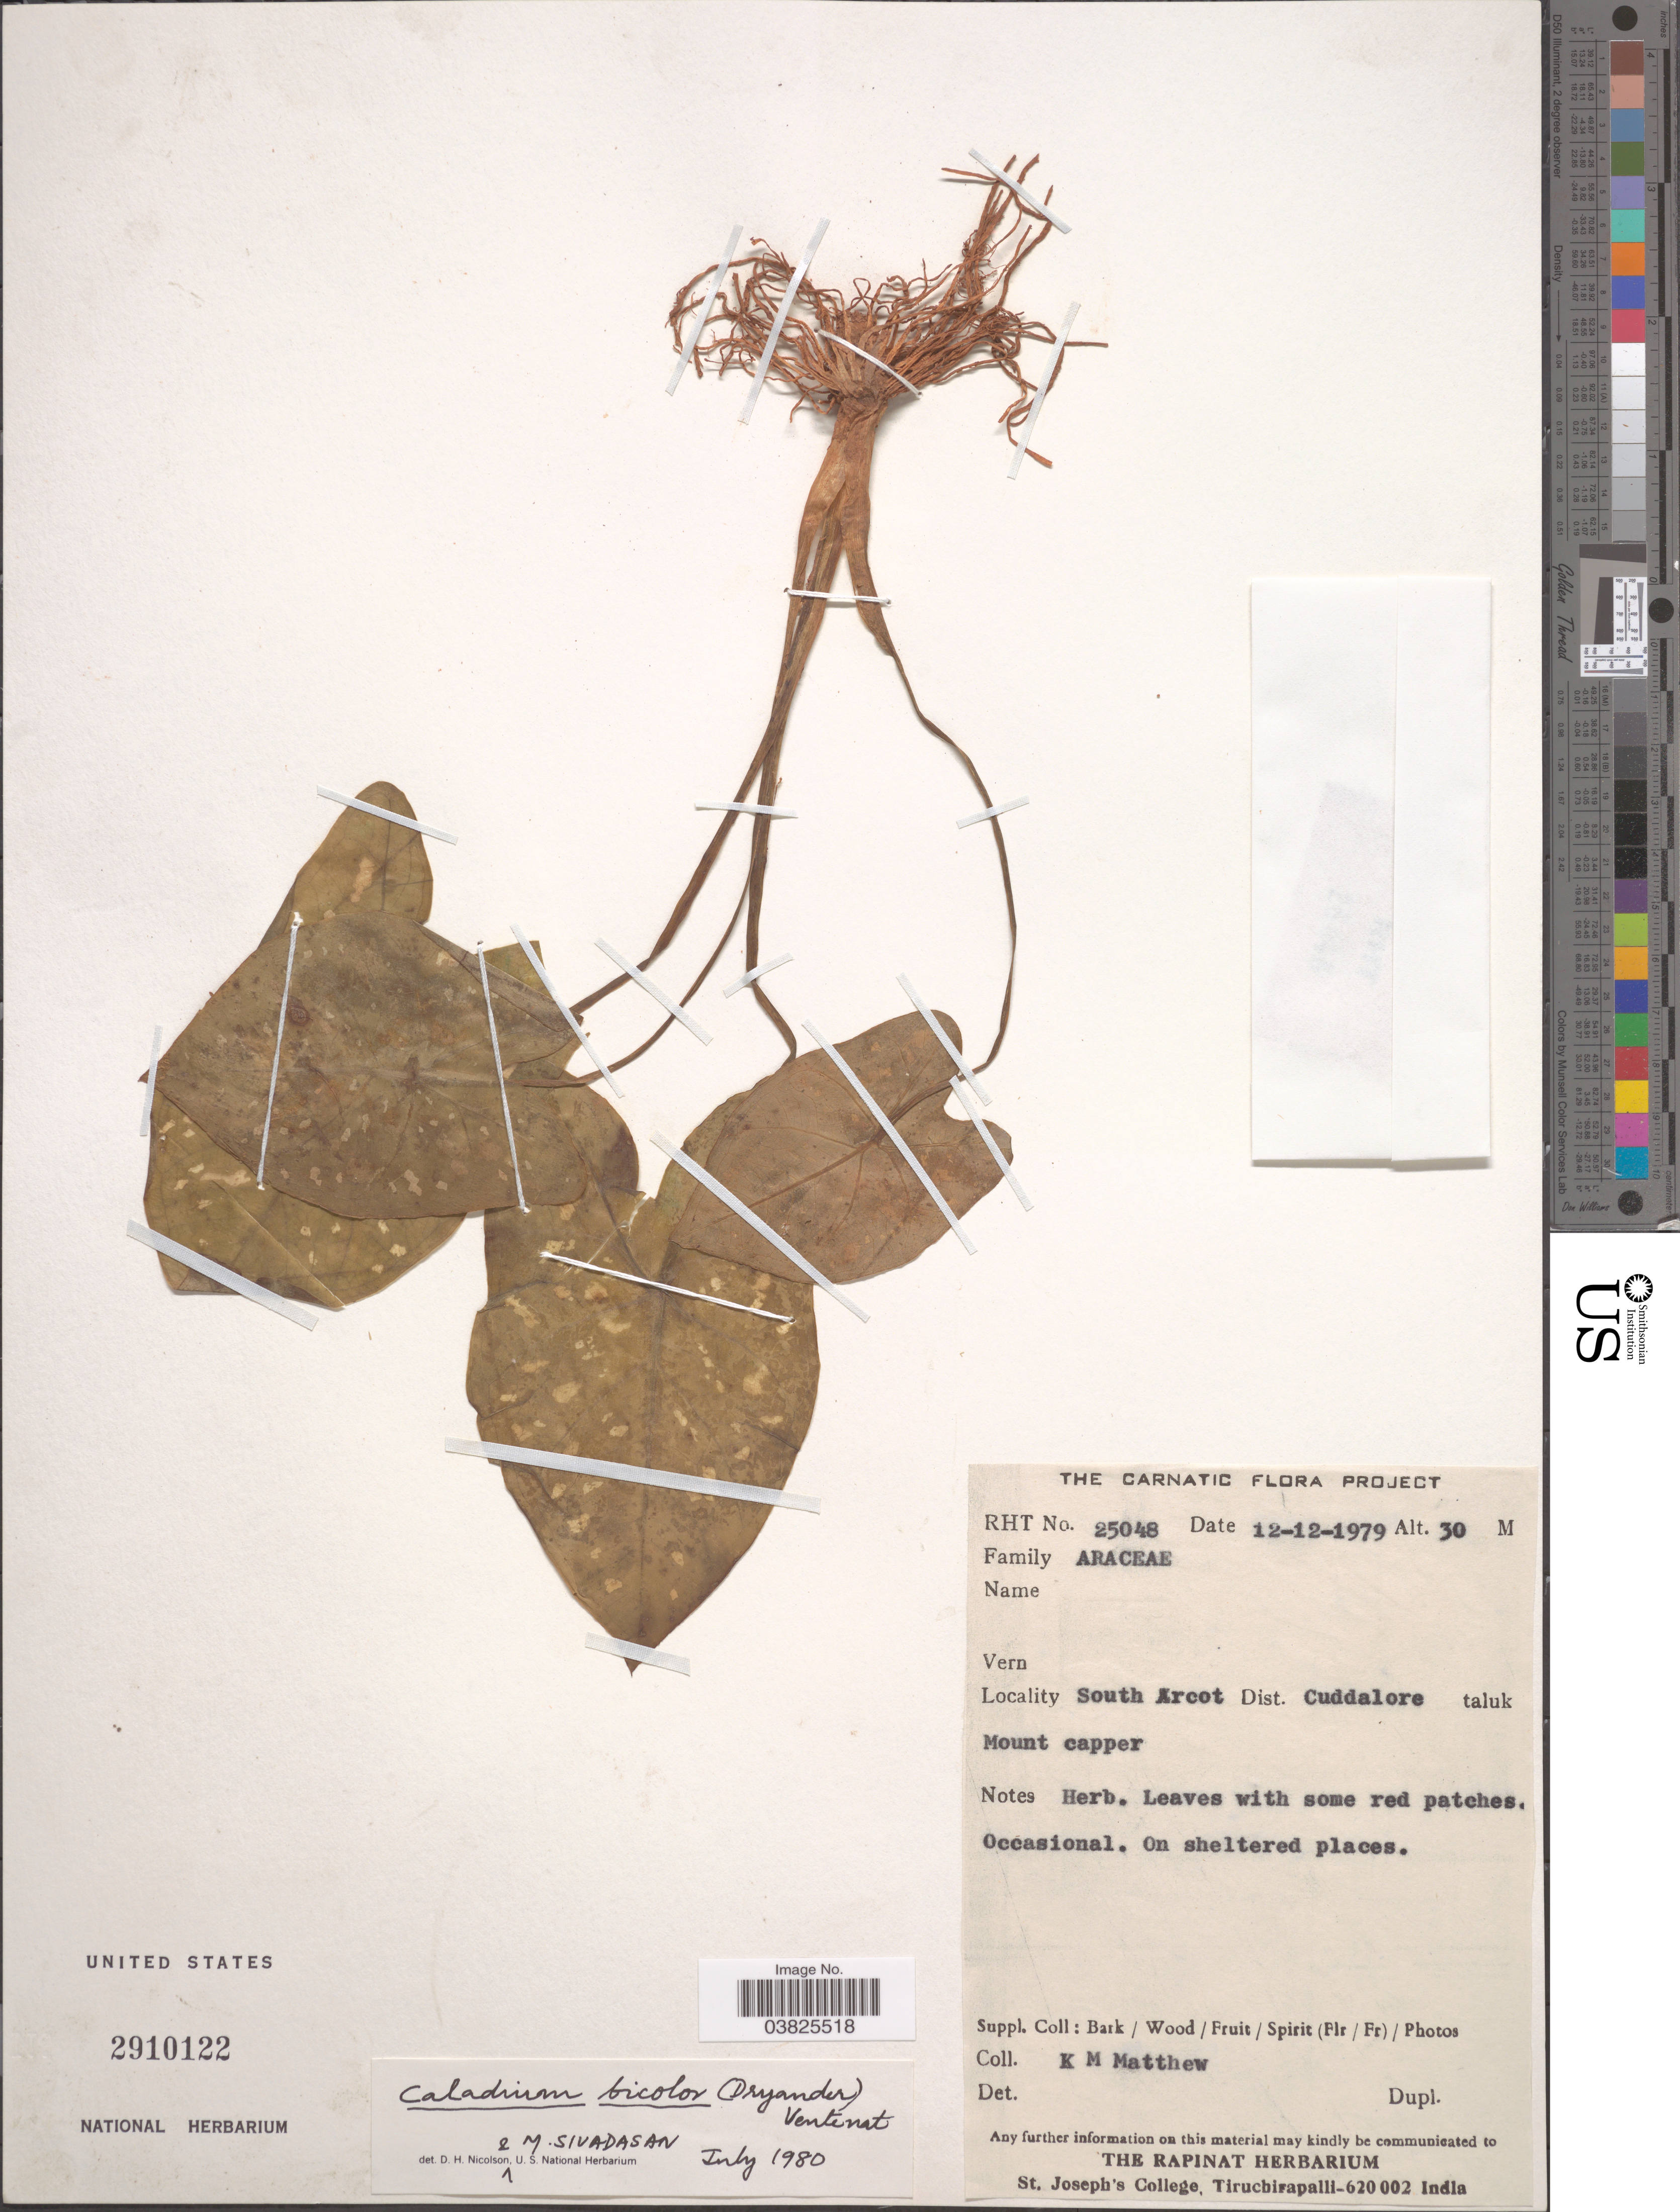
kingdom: Plantae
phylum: Tracheophyta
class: Liliopsida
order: Alismatales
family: Araceae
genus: Caladium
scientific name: Caladium bicolor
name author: (Aiton) Vent.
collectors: K. M. Matthew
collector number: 25048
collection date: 1979-12-12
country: India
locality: The Carnatic. South Arcot. Dist. Cuddalore taluk. Mount capper.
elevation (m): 30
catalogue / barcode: US 2910122